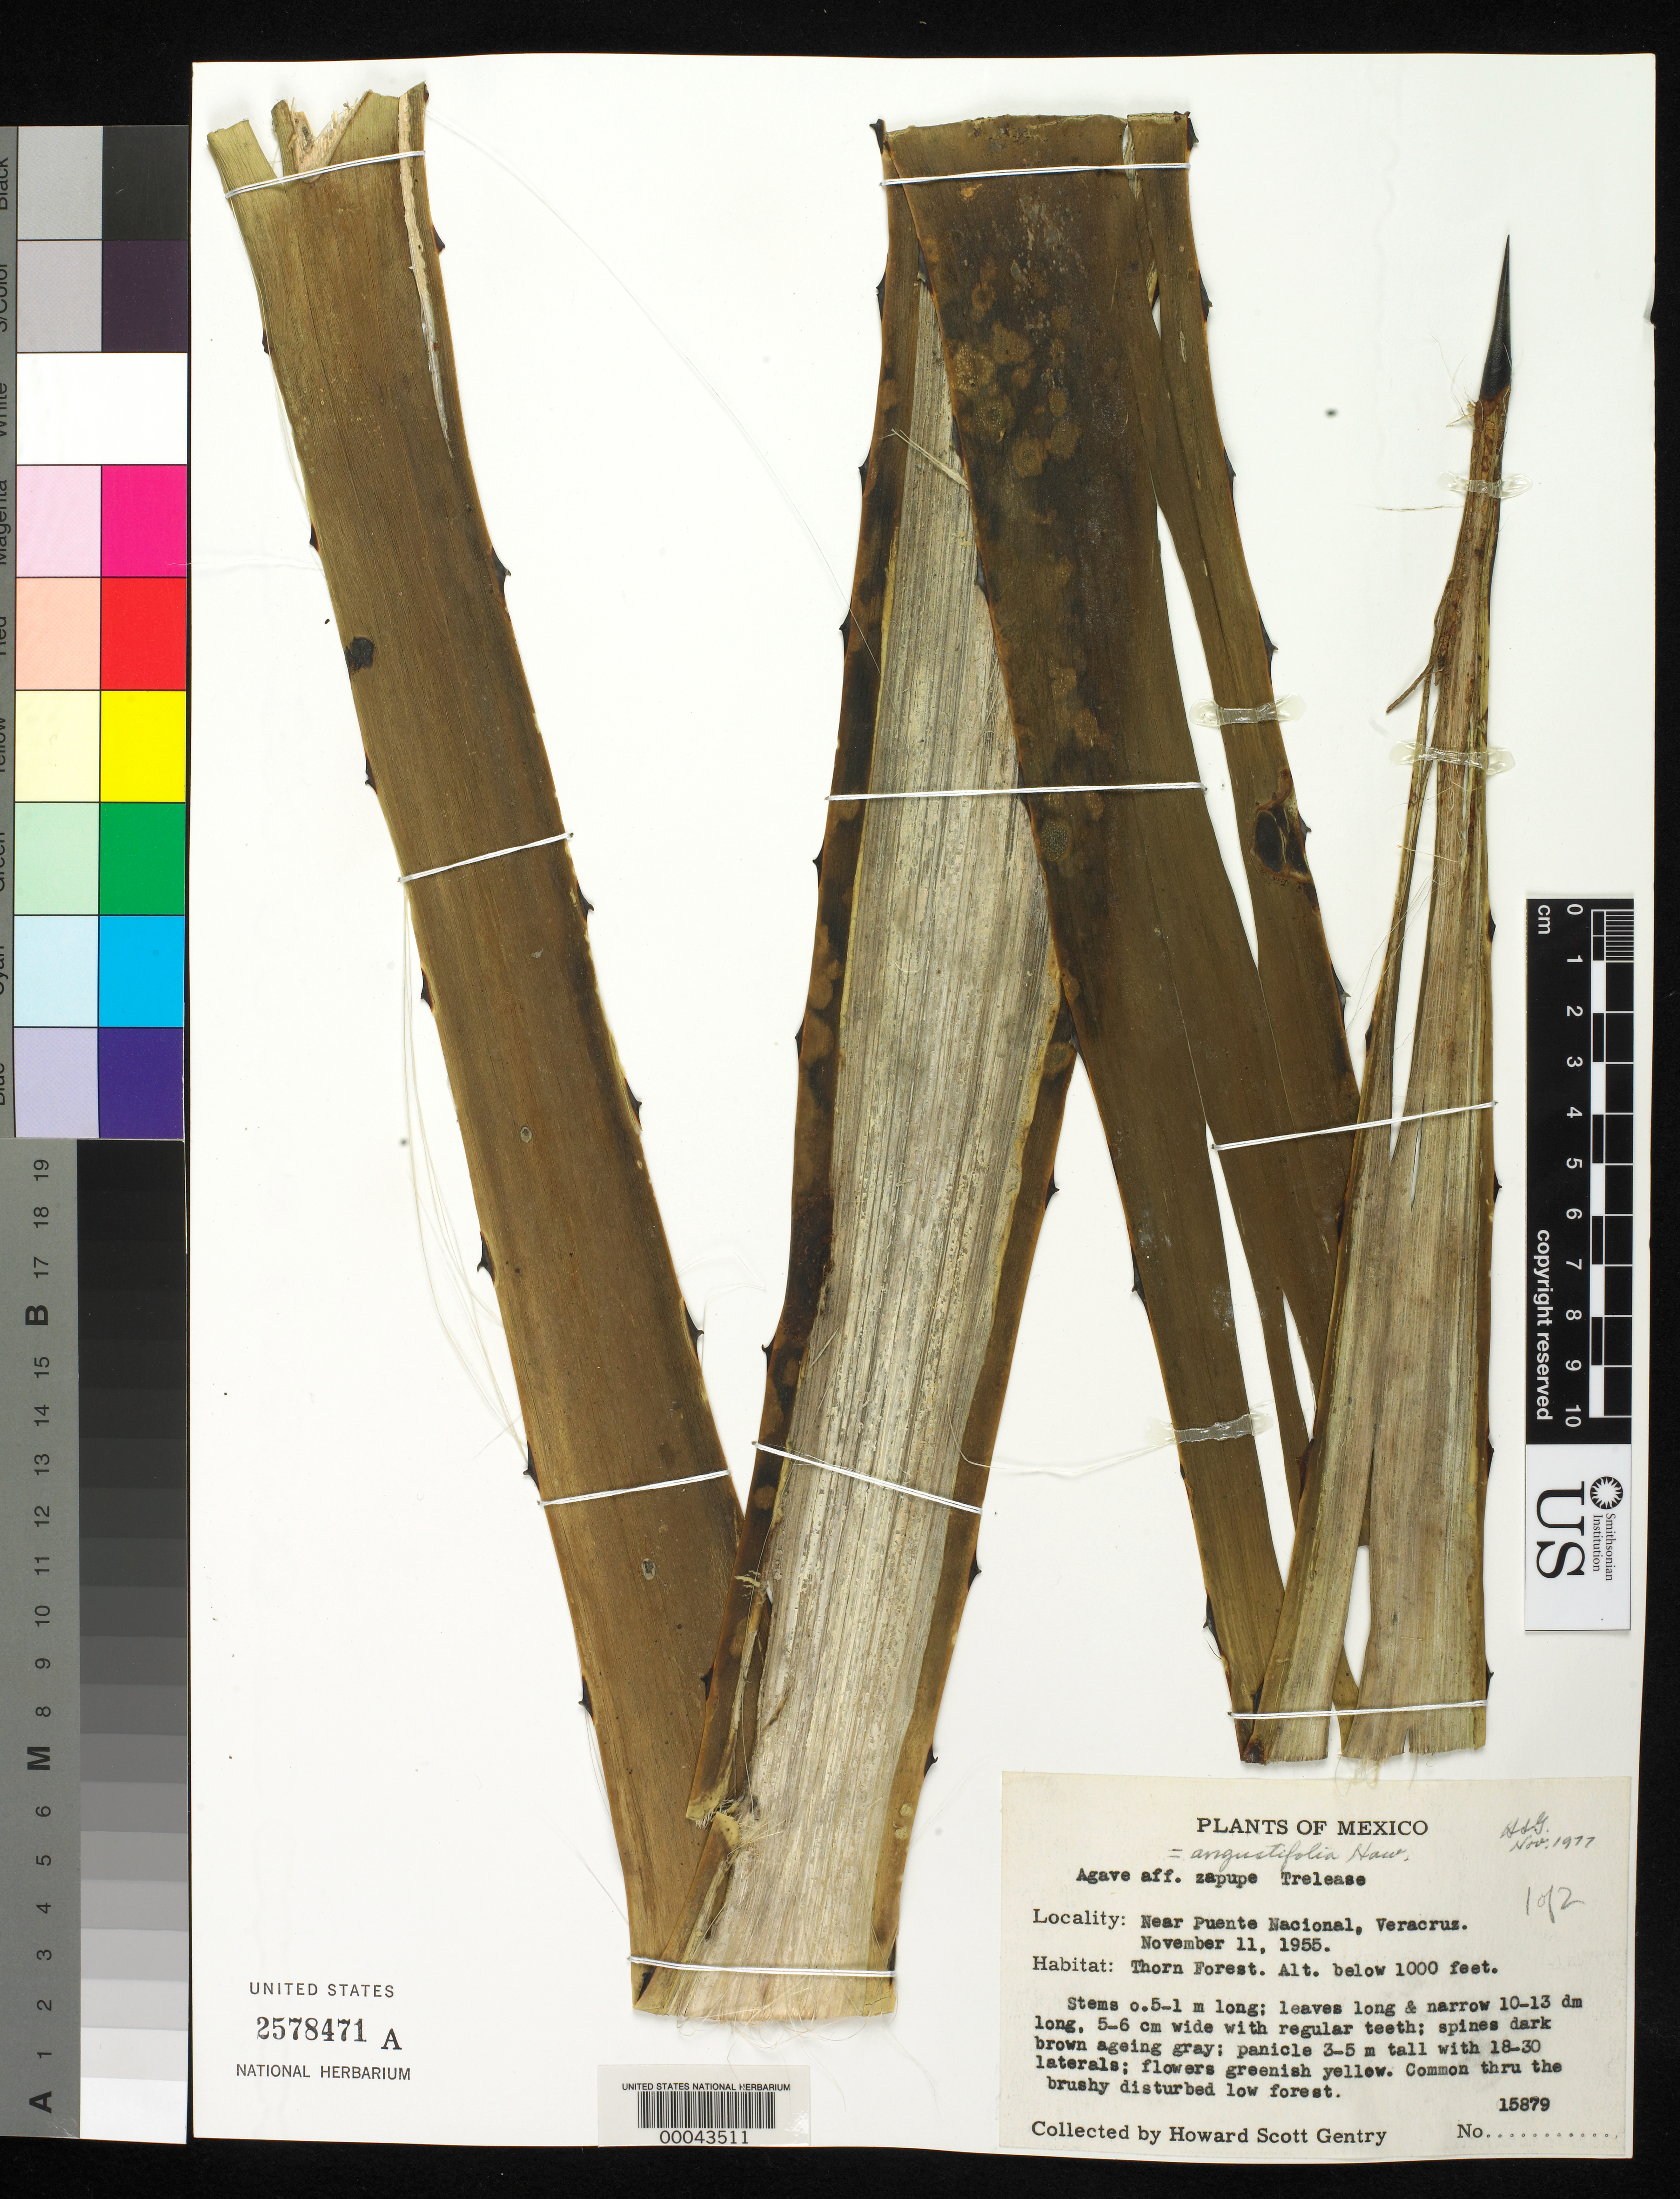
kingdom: Plantae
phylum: Tracheophyta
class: Liliopsida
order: Asparagales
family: Asparagaceae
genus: Agave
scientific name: Agave angustifolia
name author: Haw.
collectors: H. S. Gentry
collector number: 15879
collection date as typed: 11 Nov 1955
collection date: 1955-11-11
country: Mexico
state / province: Veracruz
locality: Near puete nacional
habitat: Thorn forest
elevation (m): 305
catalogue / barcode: US 2578471A